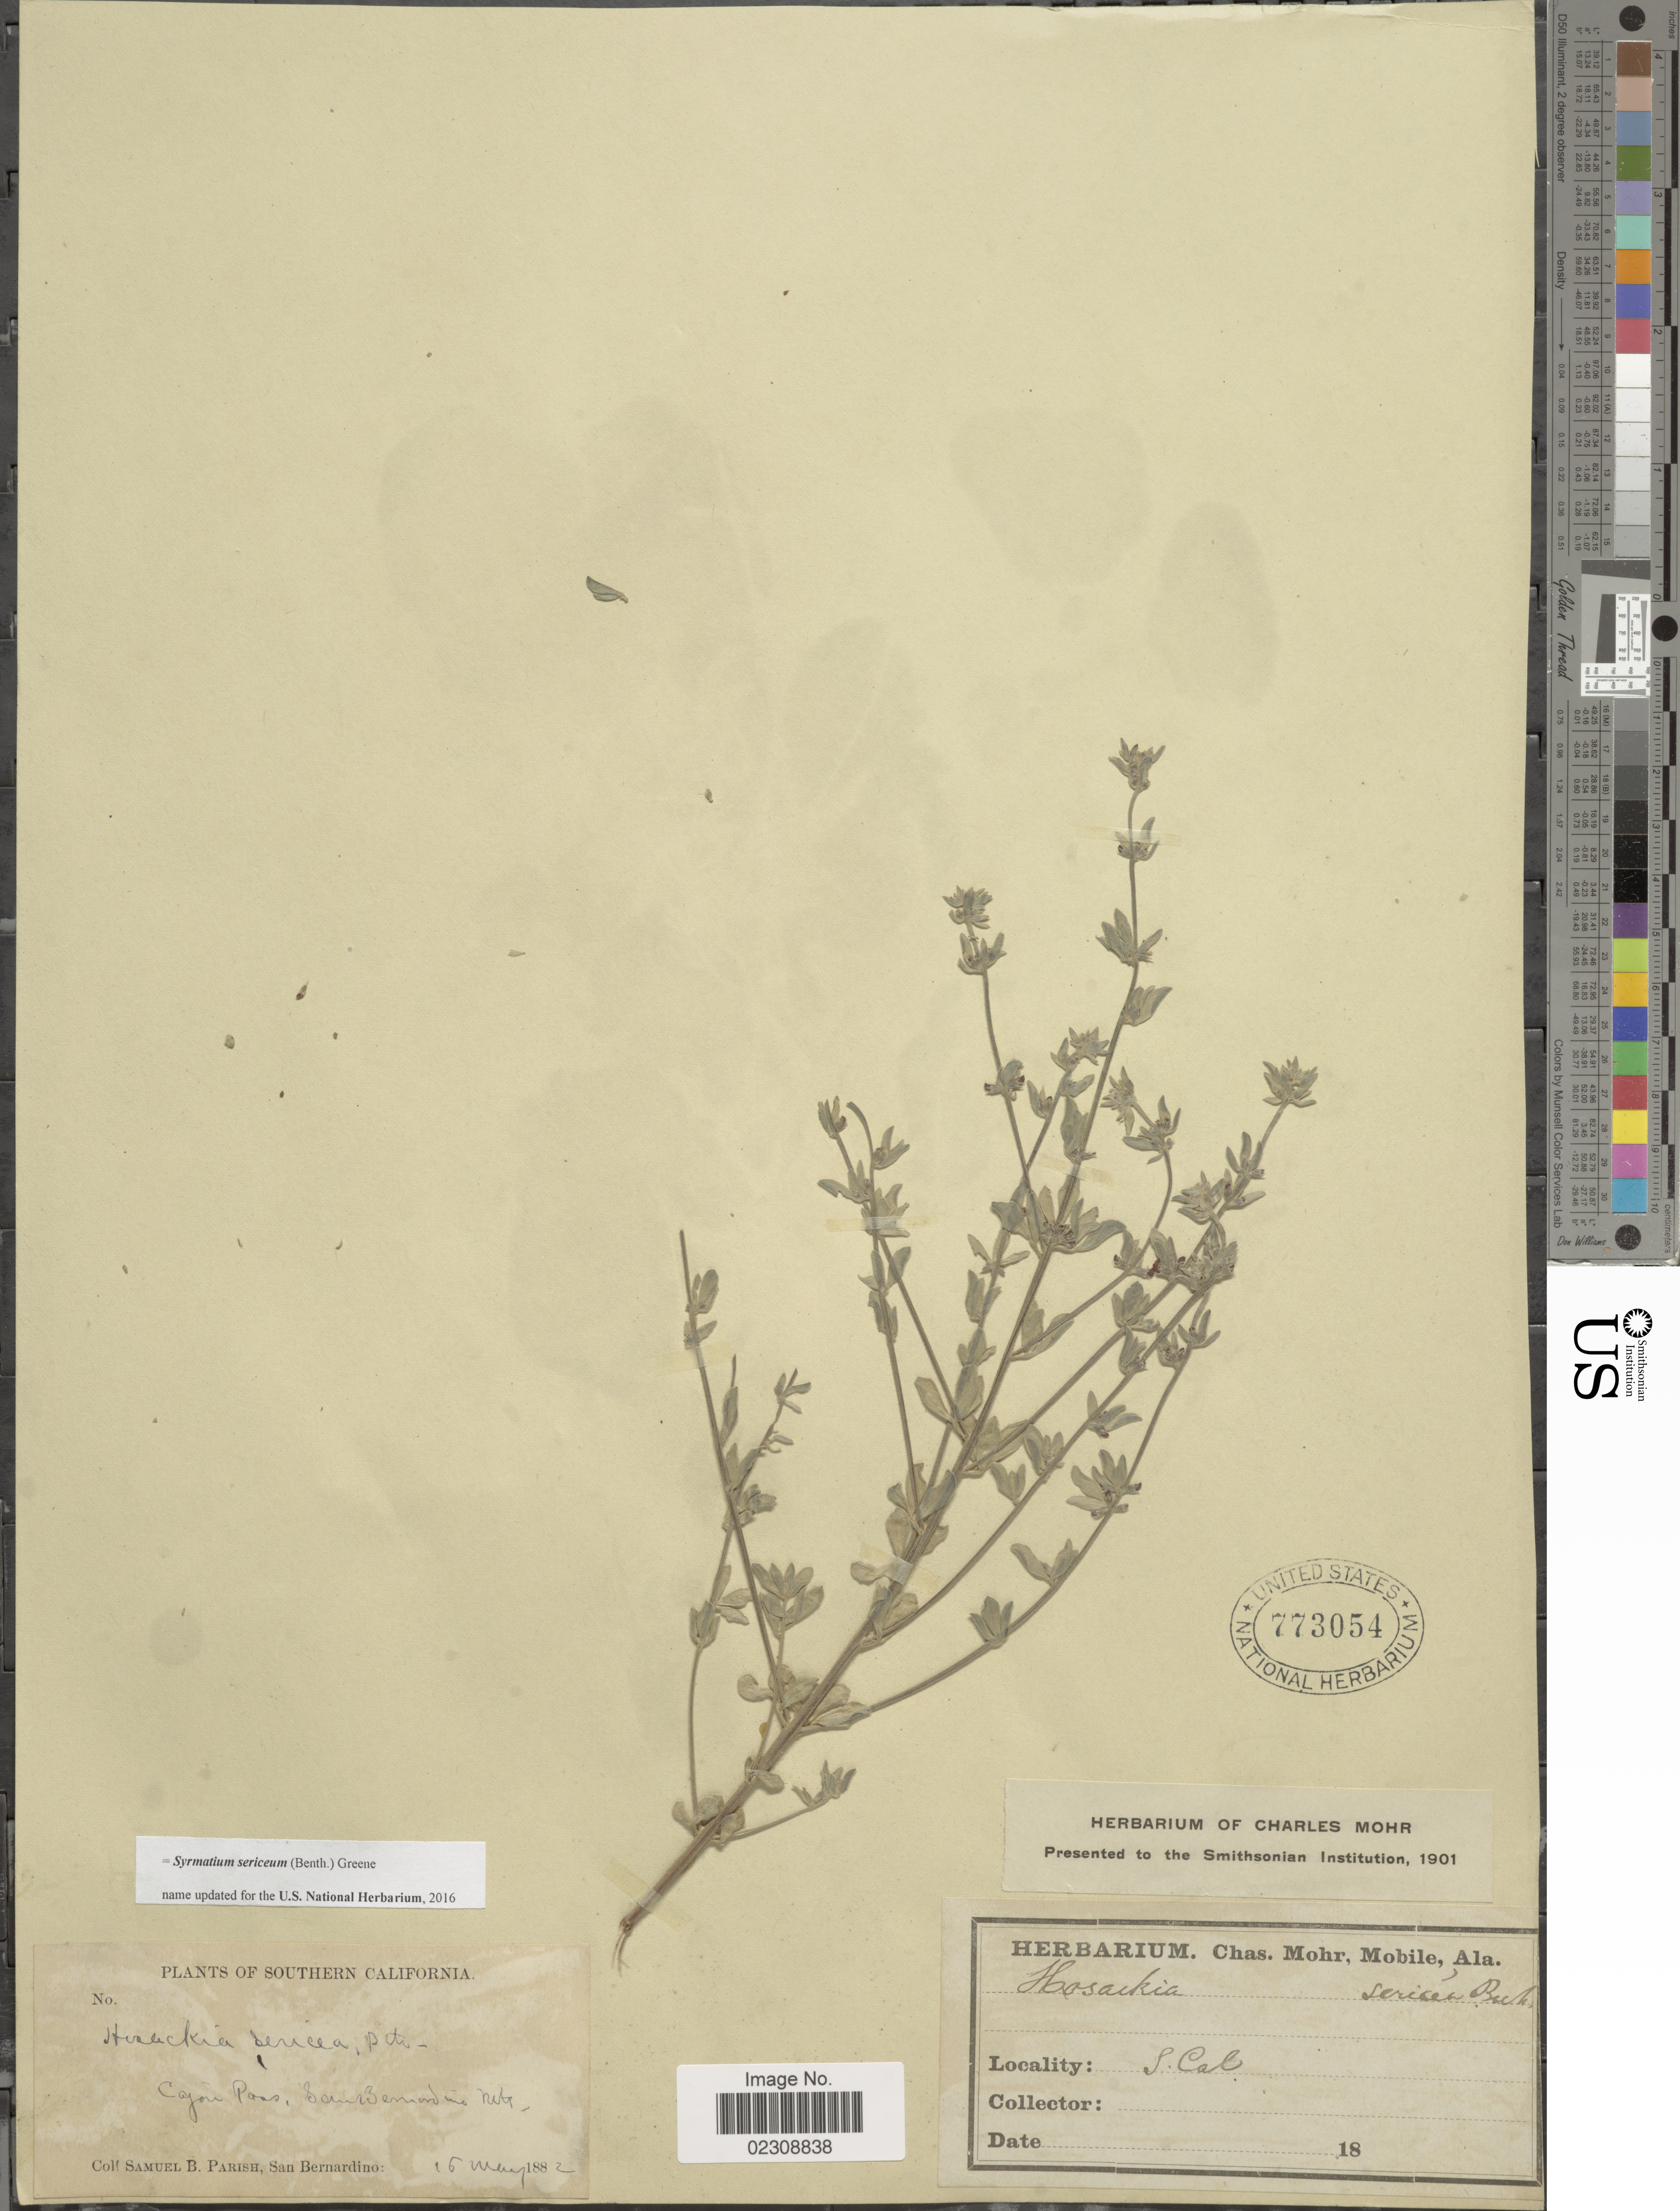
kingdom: Plantae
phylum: Tracheophyta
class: Magnoliopsida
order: Fabales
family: Fabaceae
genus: Syrmatium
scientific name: Syrmatium sericeum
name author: (Benth.) Greene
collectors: S. B. Parish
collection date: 1882-05-15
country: United States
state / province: California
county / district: San Bernardino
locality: Southern California. Cajon Pass, San Bernardino Mts.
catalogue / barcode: US 773054